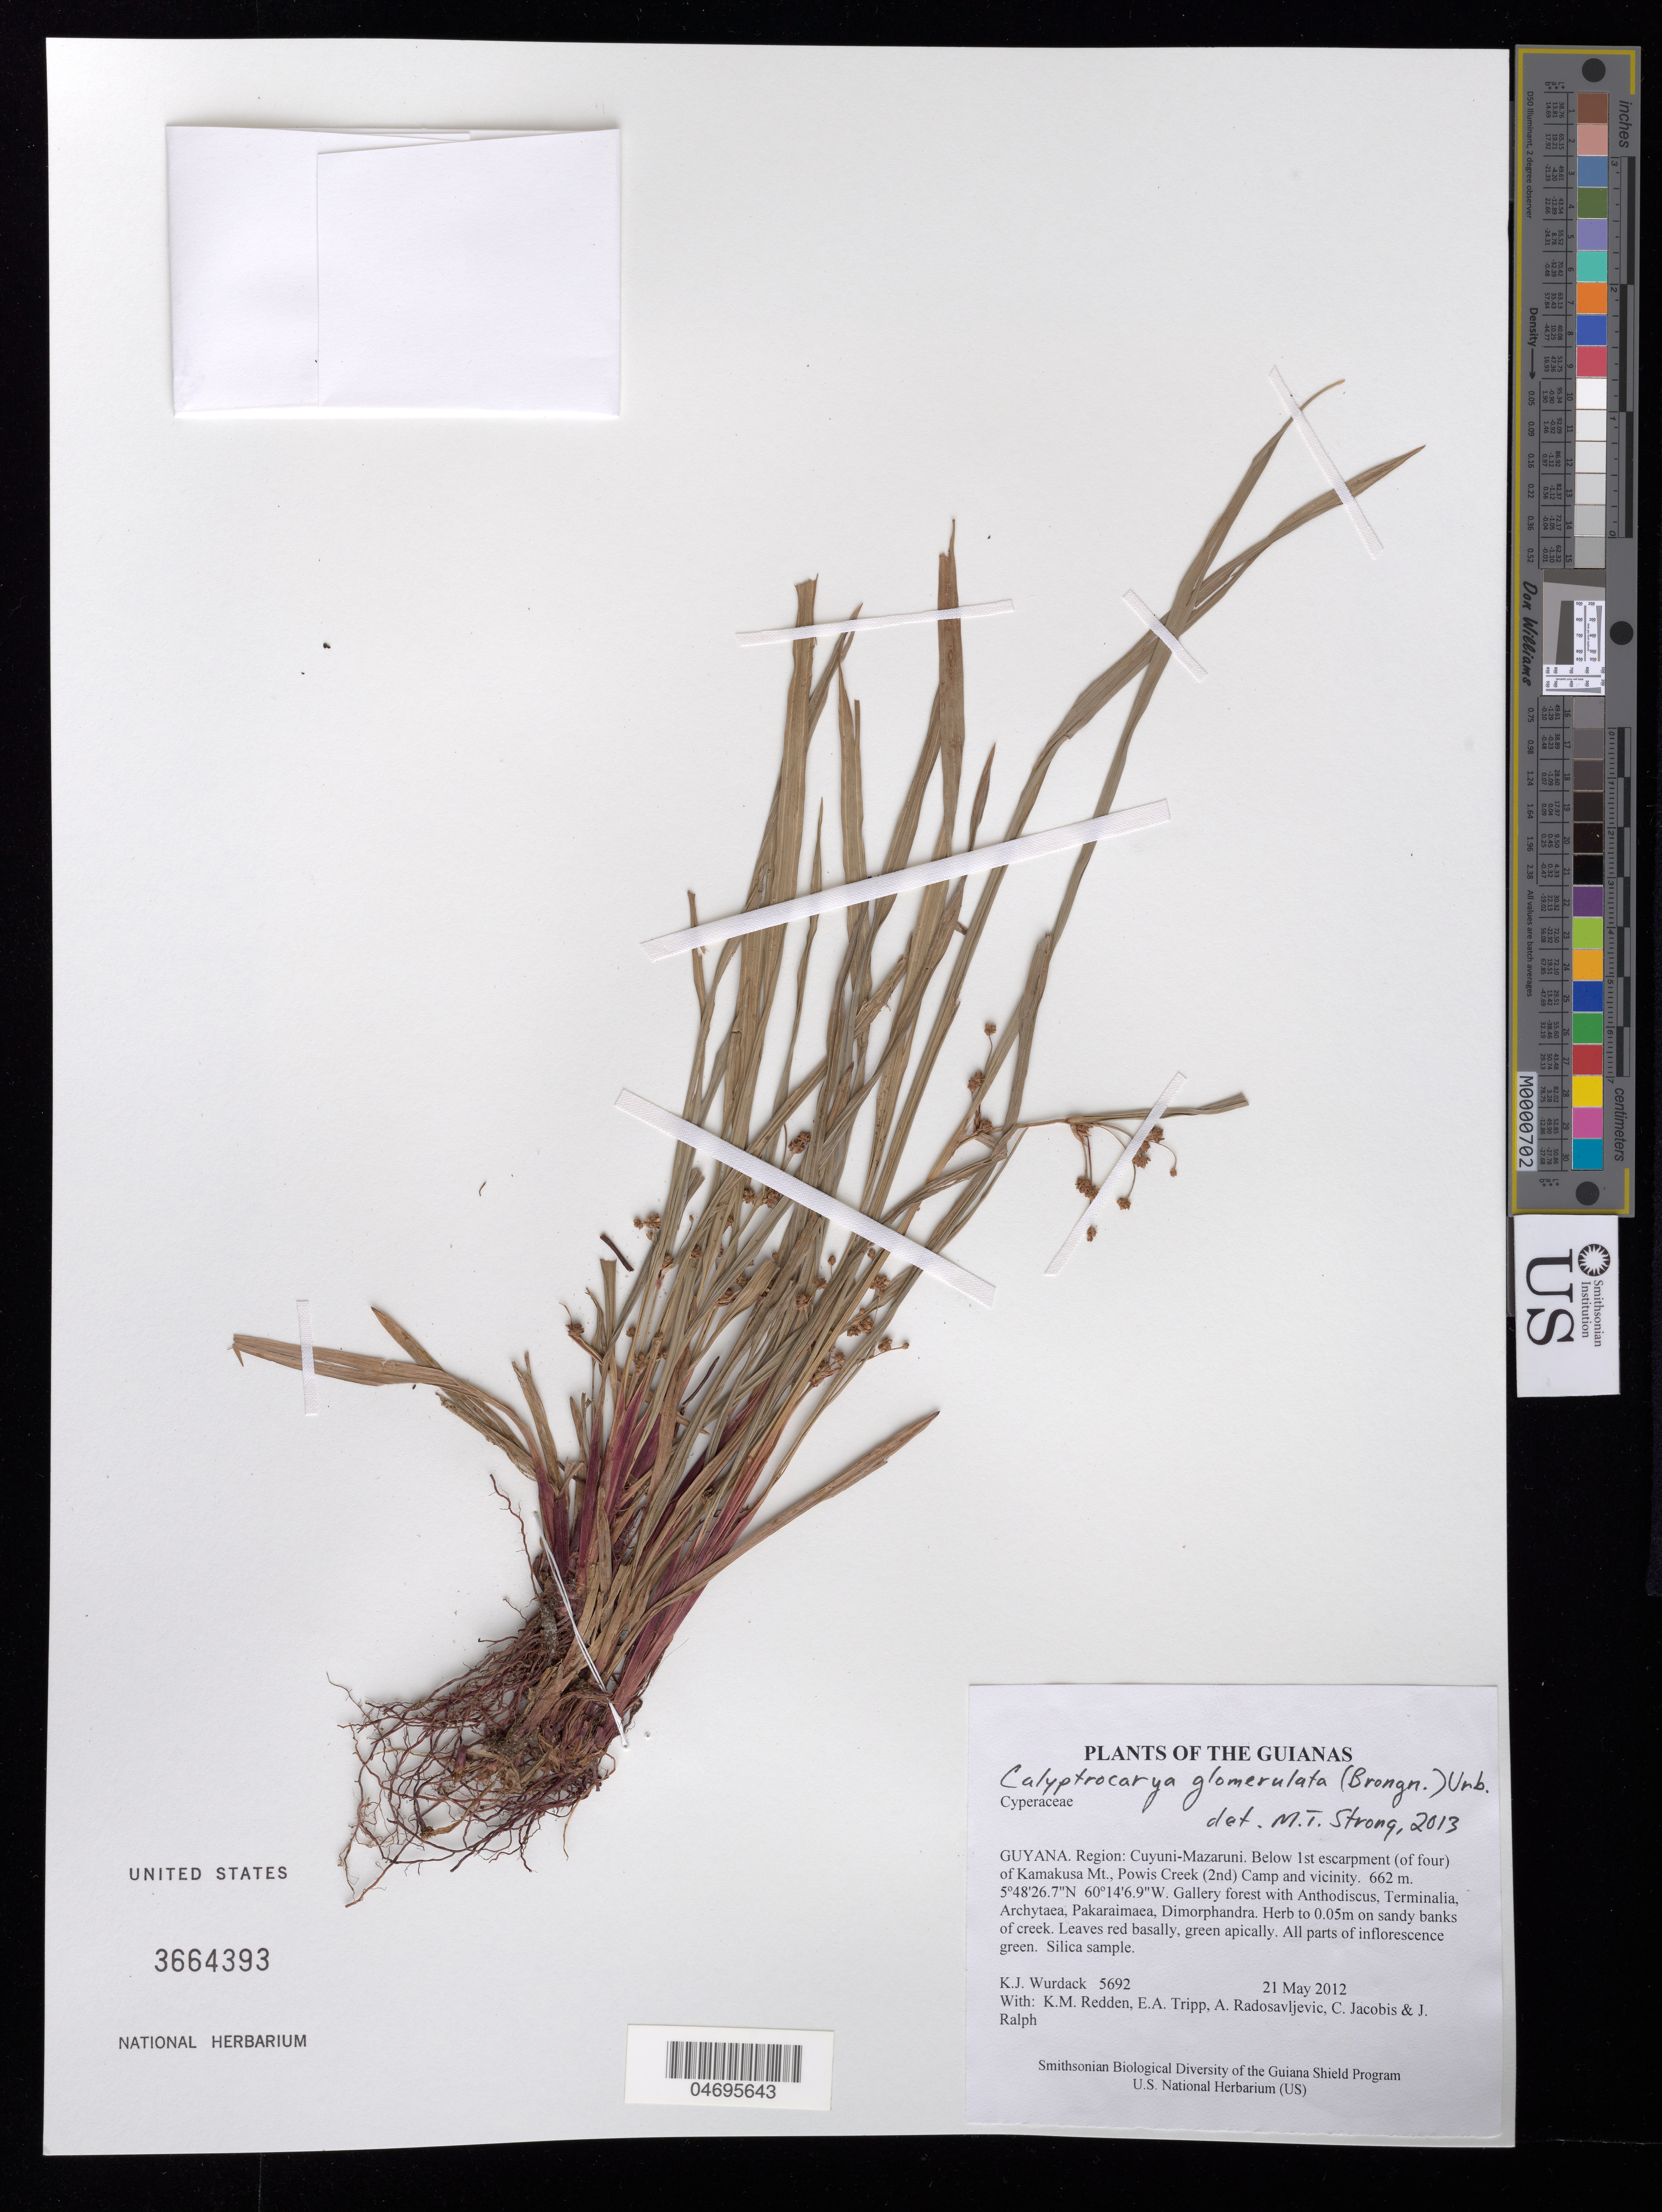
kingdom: Plantae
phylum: Tracheophyta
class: Liliopsida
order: Poales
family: Cyperaceae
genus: Calyptrocarya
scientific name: Calyptrocarya glomerulata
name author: (Brongn.) Urb.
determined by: Strong, M. T., (US), Smithsonian Institution - National Museum of Natural History (UNITED STATES)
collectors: K. Wurdack, K. M. Redden, E. Tripp, A. Radosavljevic, C. Jacobis & J. Ralph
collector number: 5692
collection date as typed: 21 May 2012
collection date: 2012-05-21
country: Guyana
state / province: Cuyuni-Mazaruni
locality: Below 1st escarpment (of four) of Kamakusa Mt., Powis Creek (2nd) Camp and vicinity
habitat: Gallery forest with Anthodiscus, Terminalia, Archytaea, Pakaraimaea, Dimorphandra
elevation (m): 662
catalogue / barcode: US 3664393